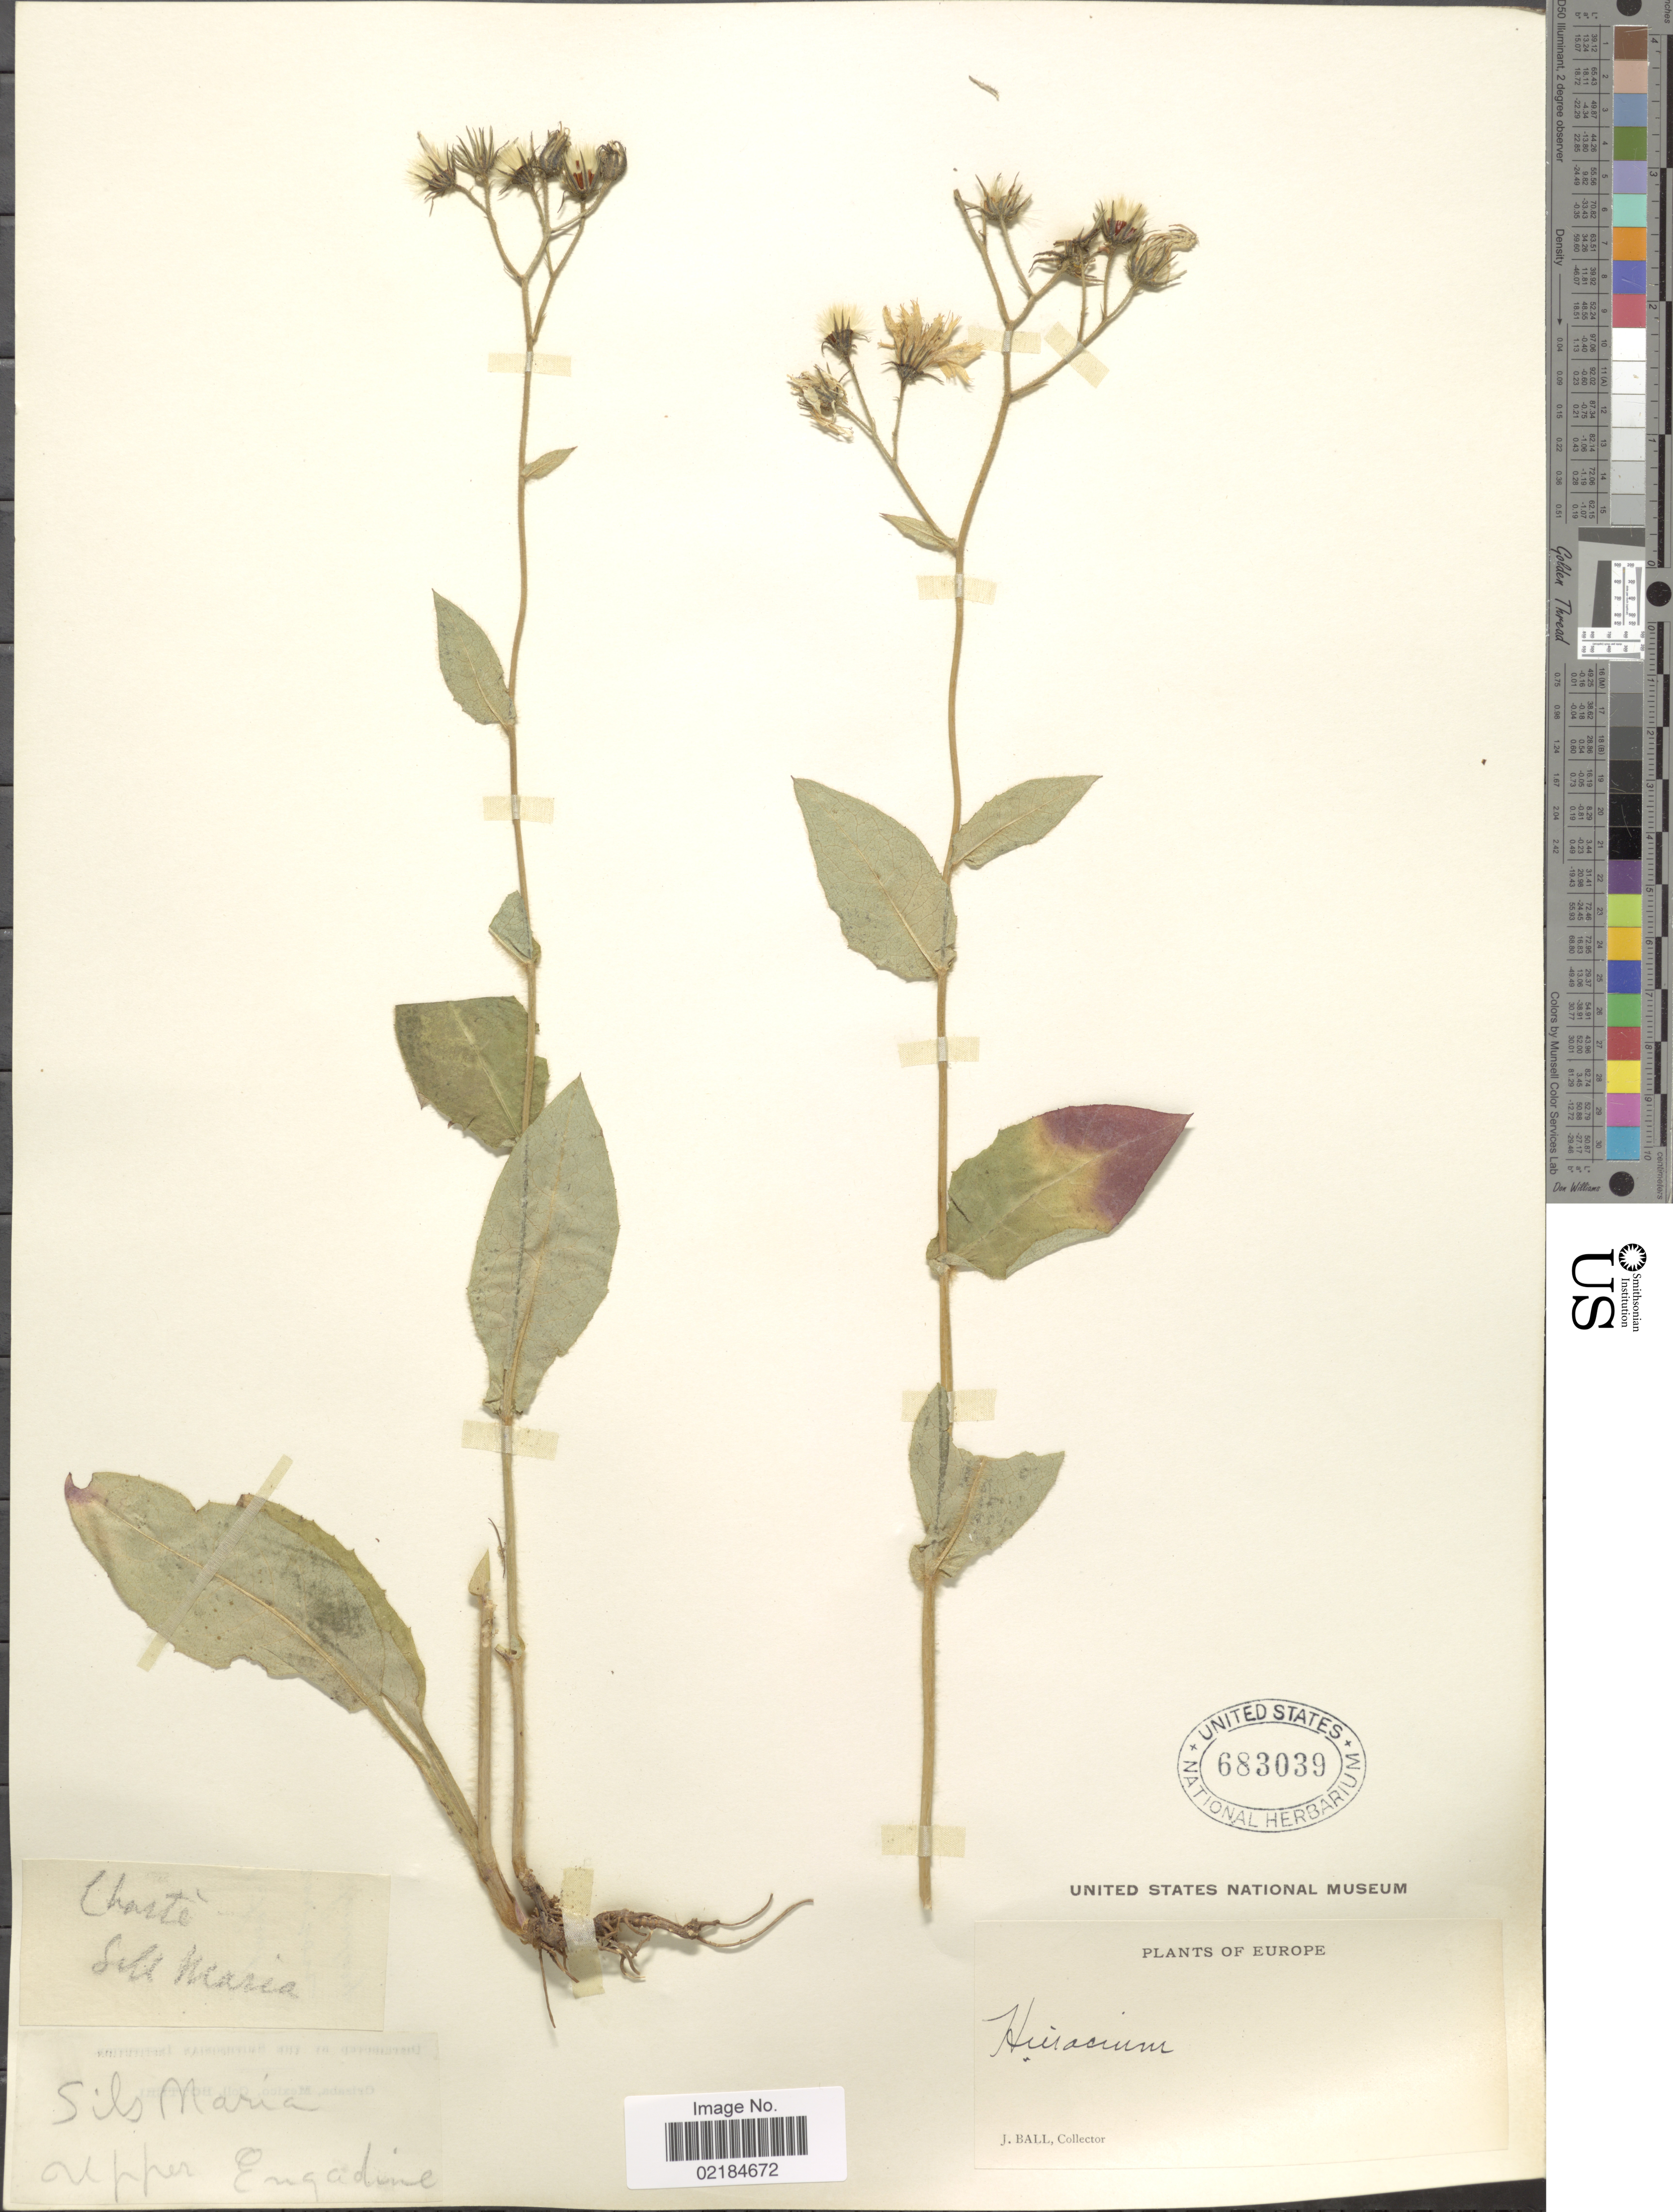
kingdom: Plantae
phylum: Tracheophyta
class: Magnoliopsida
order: Asterales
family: Asteraceae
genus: Hieracium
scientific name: Hieracium repandulare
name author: Druce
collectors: J. Ball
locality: Sils Maria, Upper Engadine, Europe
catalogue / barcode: US 683039